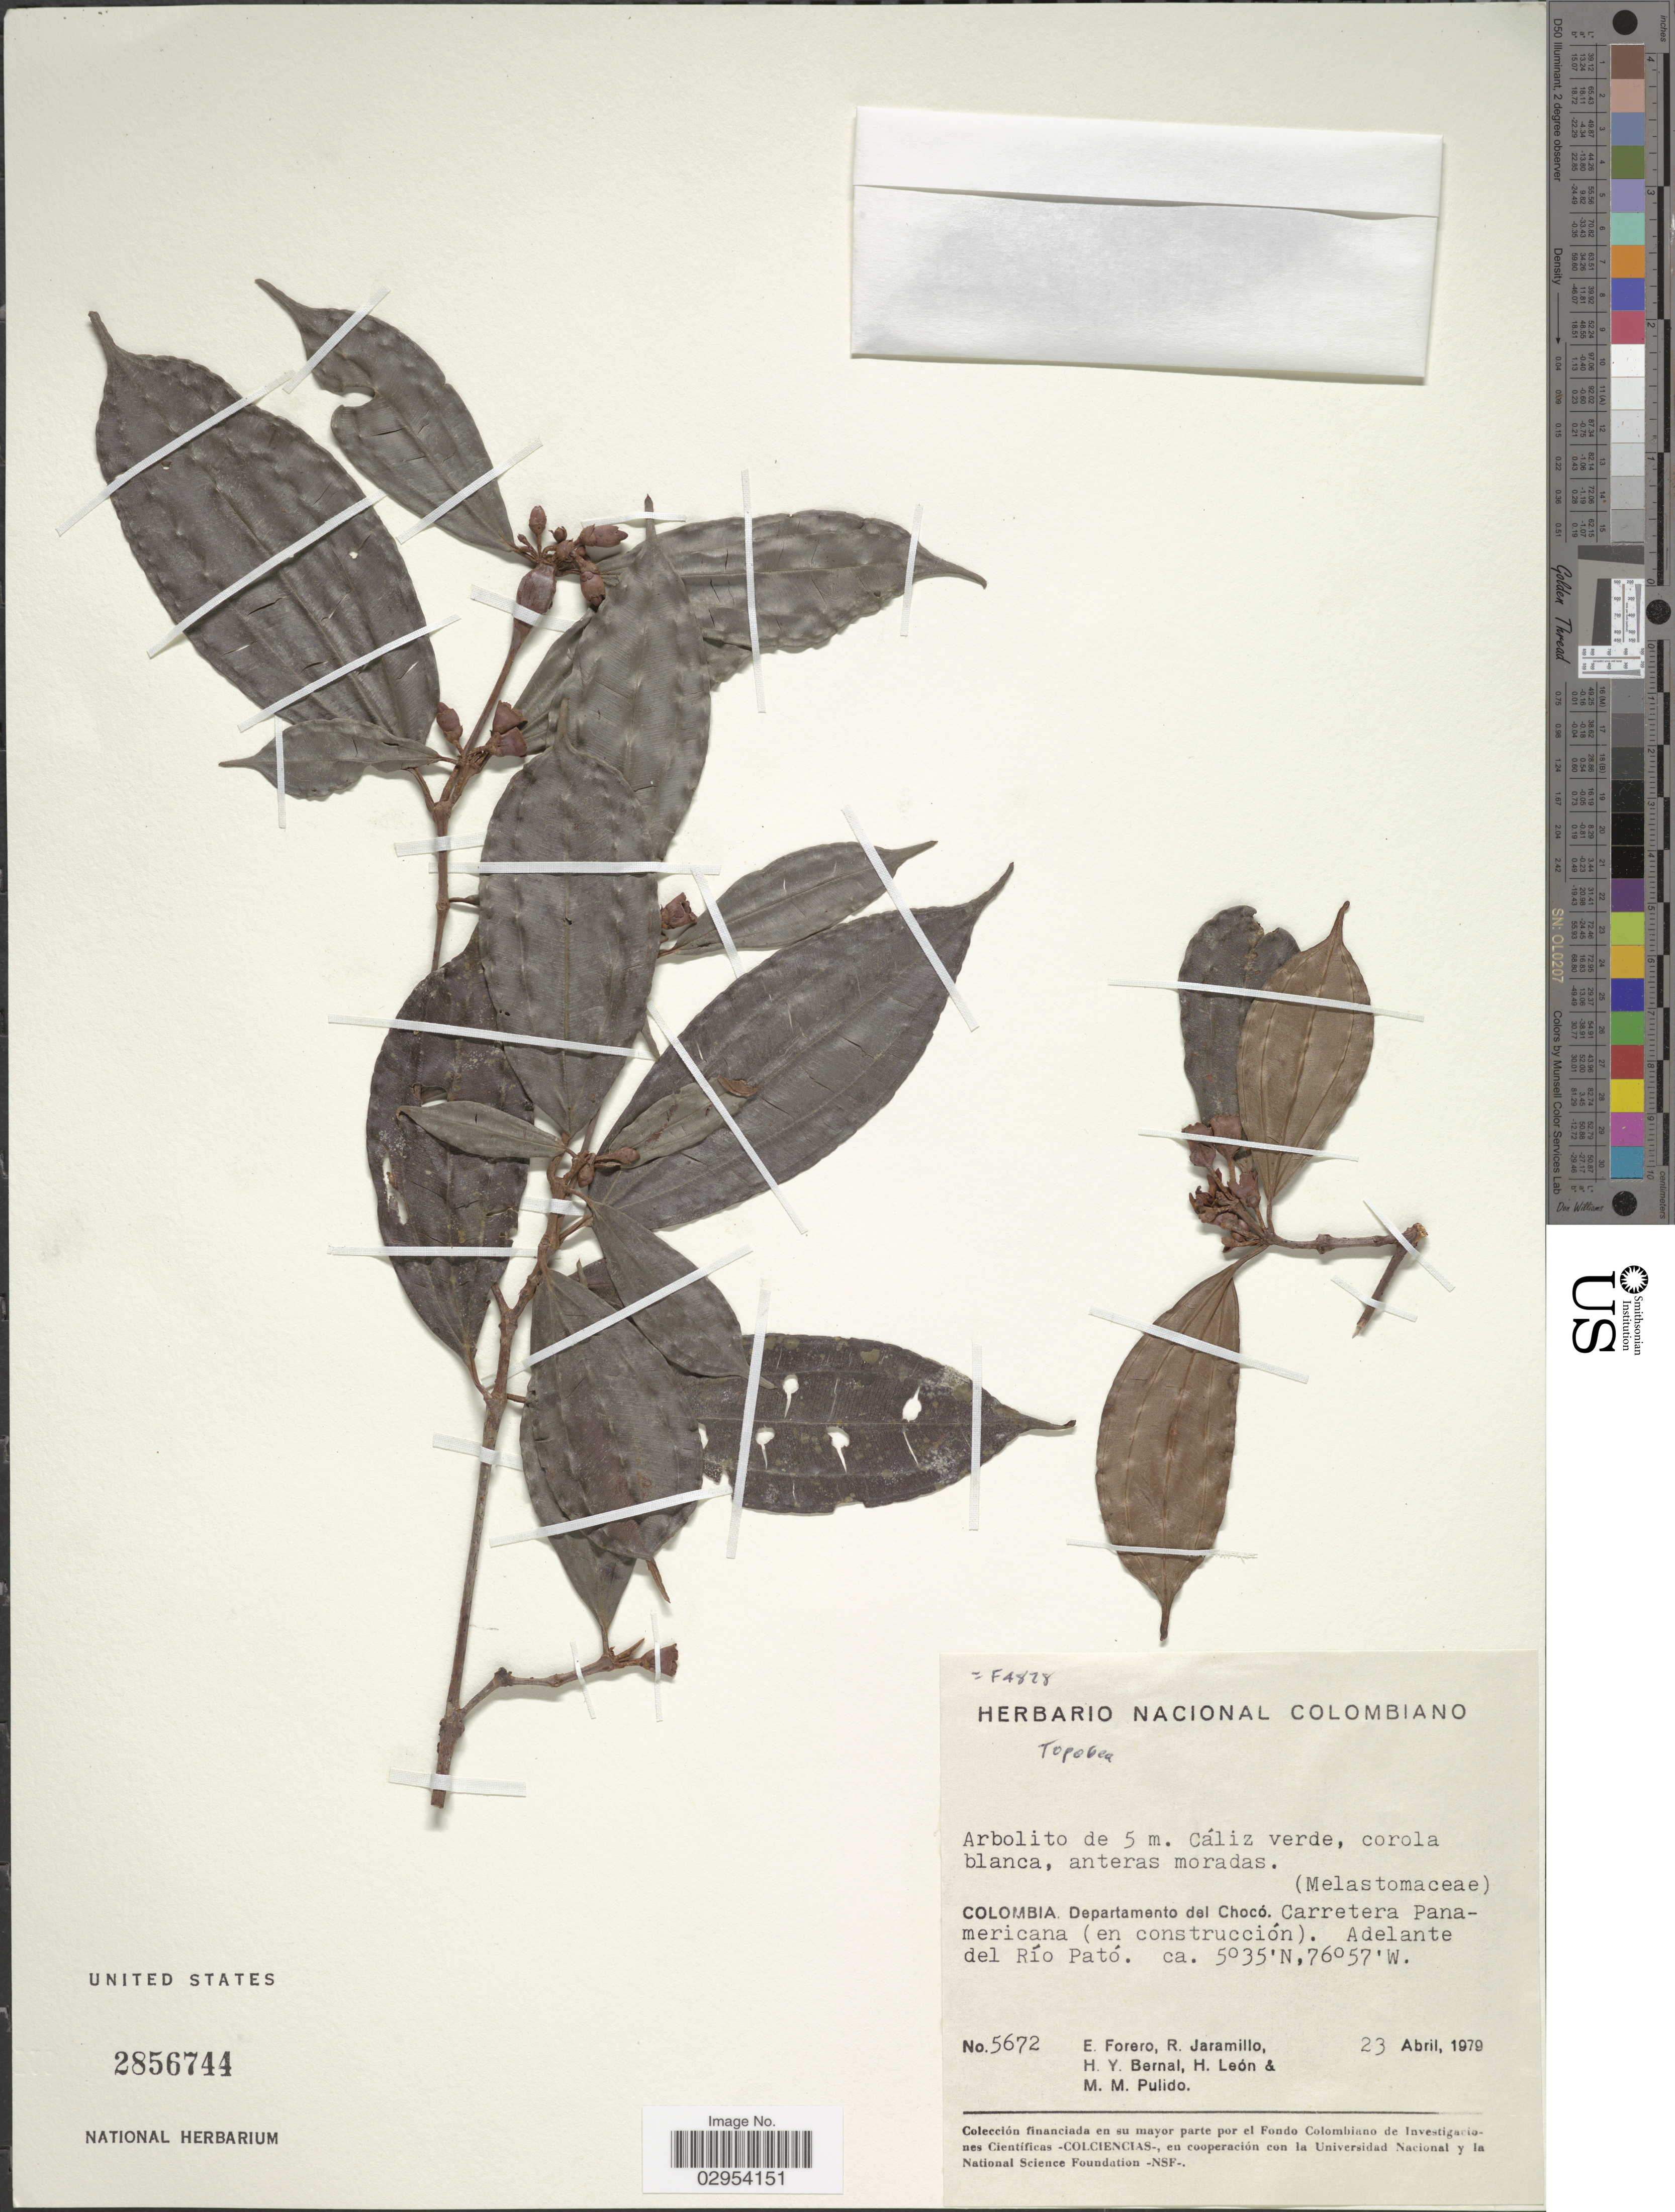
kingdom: Plantae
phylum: Tracheophyta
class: Magnoliopsida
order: Myrtales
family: Melastomataceae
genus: Topobea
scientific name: Topobea gracilis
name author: Triana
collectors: E. Forero, R. Jaramillo, H. Y. Bernal, H. León & M. Pulido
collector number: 5672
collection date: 1979-04-23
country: Colombia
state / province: Chocó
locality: Departamento del Chocó. Carretera Panamericana (en construcción). Adelante del Río Pató.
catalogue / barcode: US 2856744